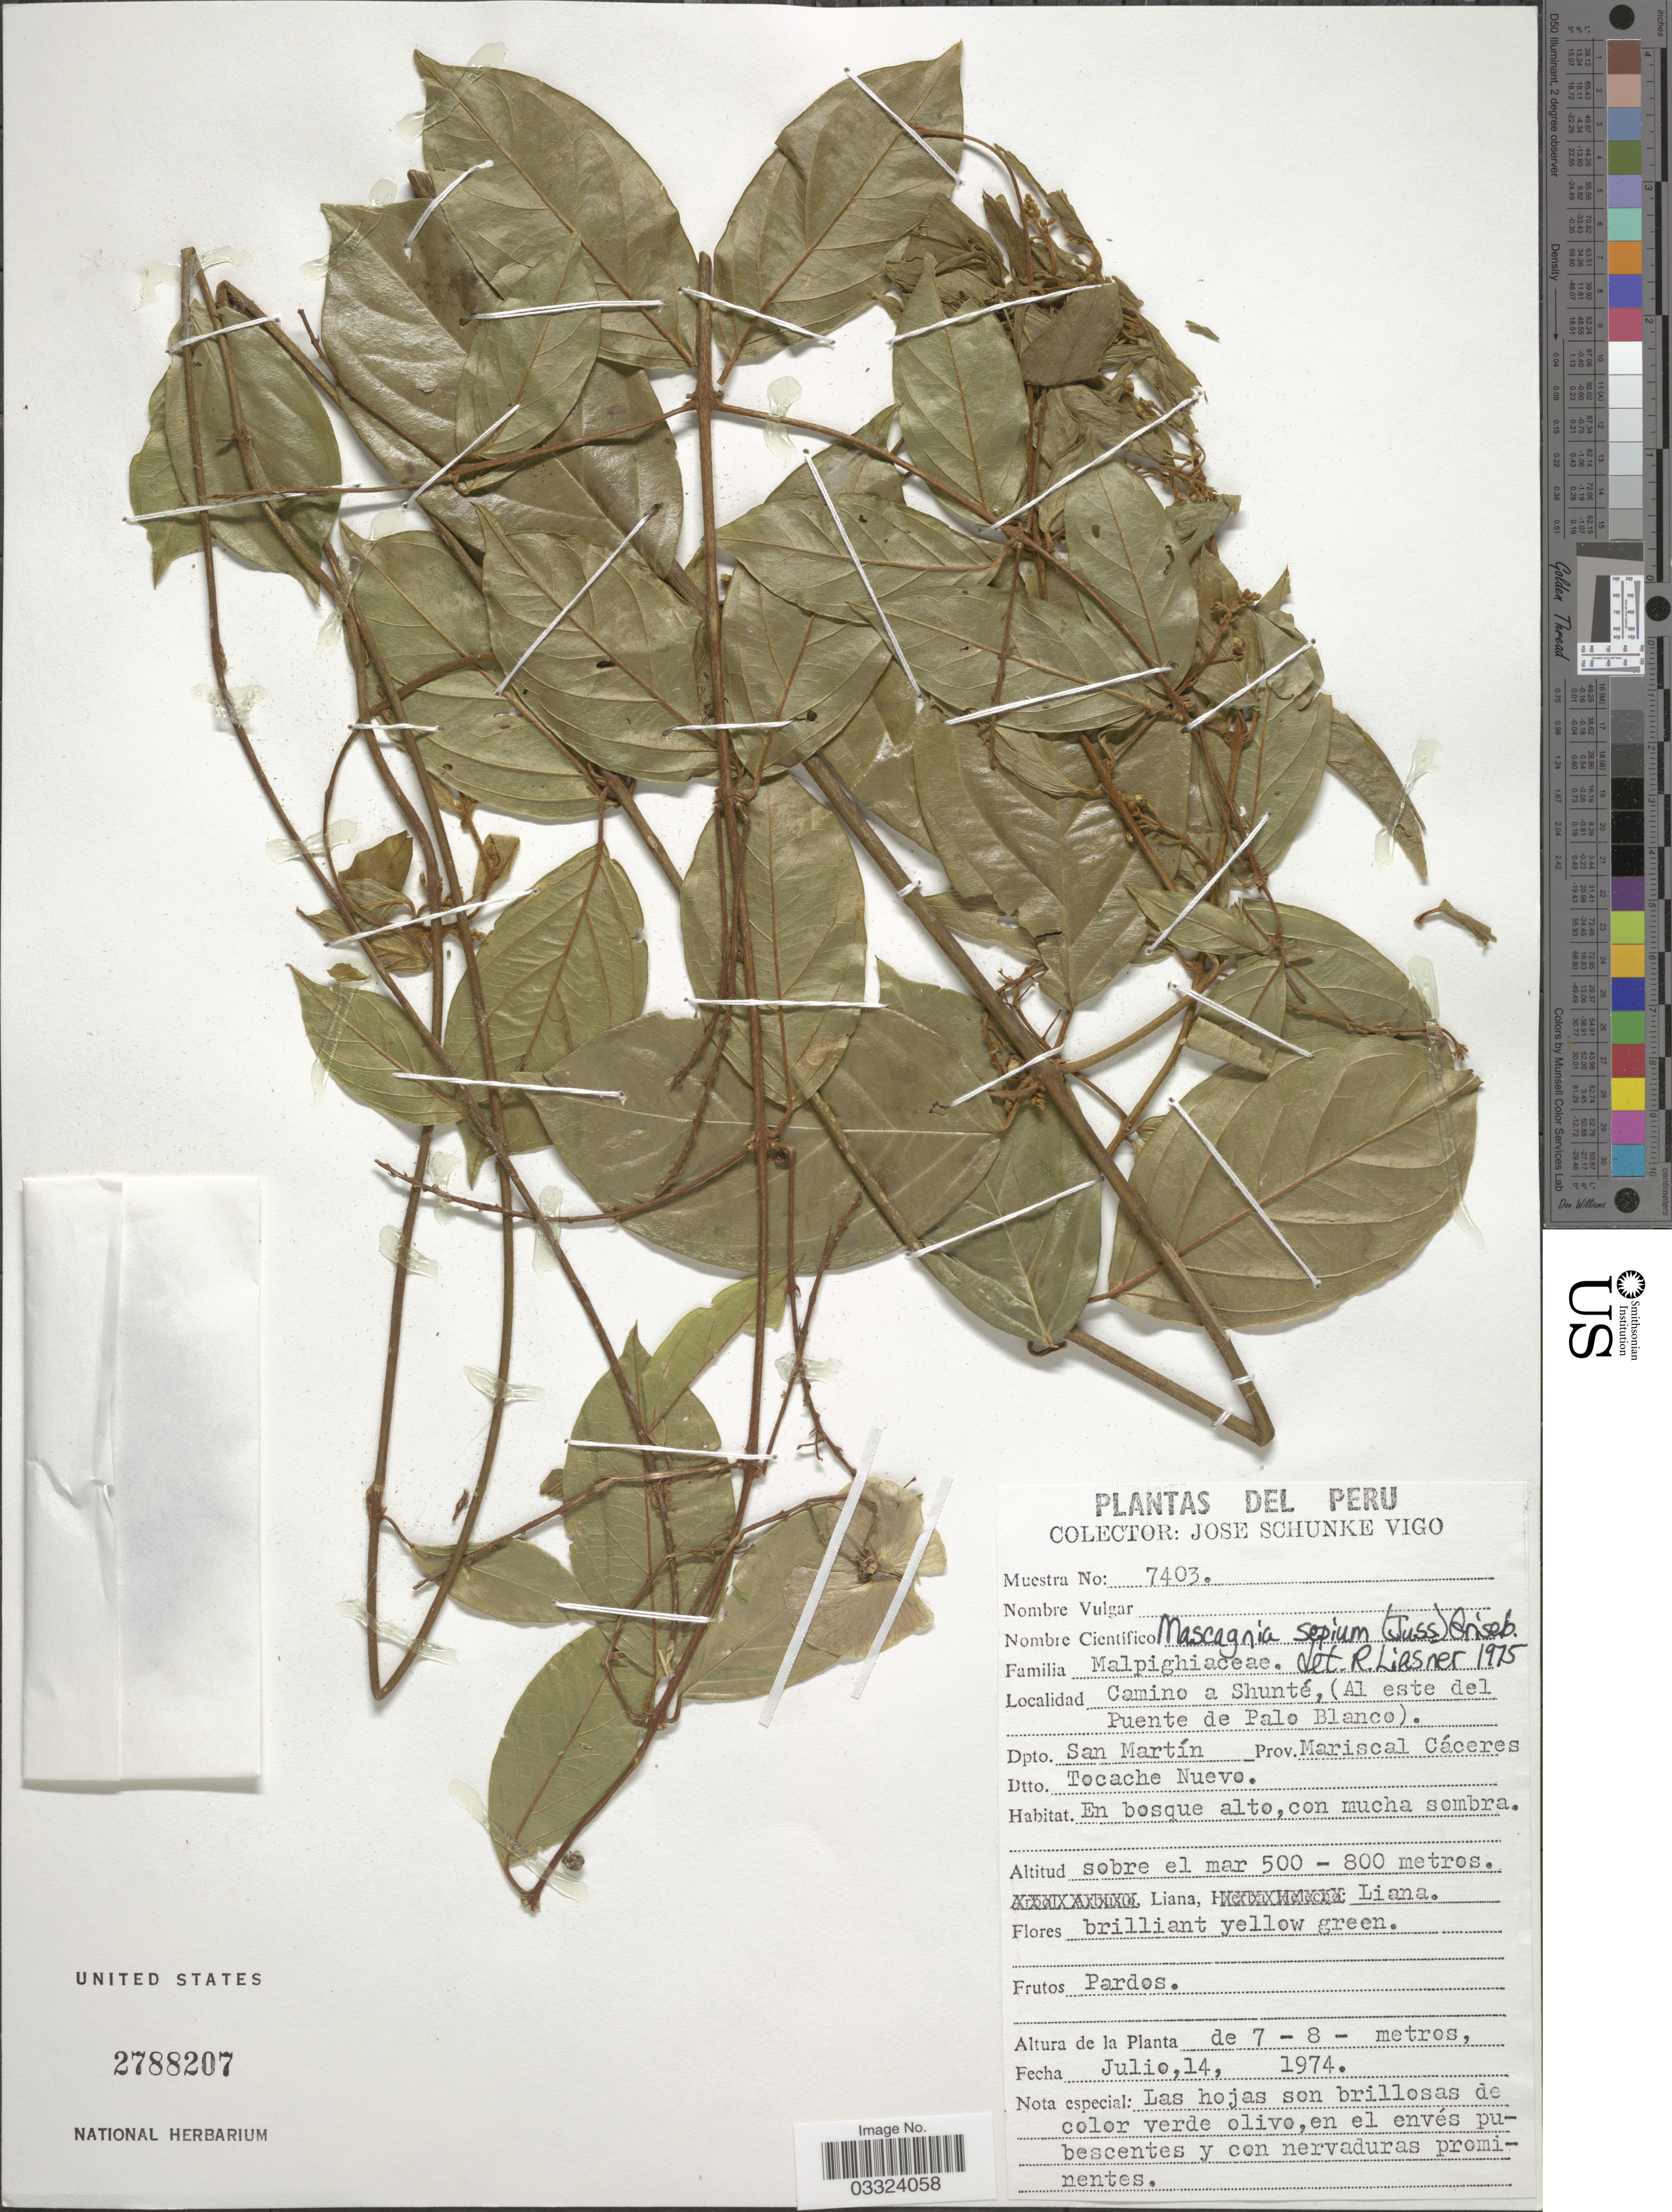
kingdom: Plantae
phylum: Tracheophyta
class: Magnoliopsida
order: Malpighiales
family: Malpighiaceae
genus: Mascagnia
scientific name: Mascagnia sepium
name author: (A. Juss.) Griseb.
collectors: J. Schunke Vigo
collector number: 7403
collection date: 1974-07-14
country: Peru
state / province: San Martín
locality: Camino a Shunté, (Al este del Puente de Palo Blanco), Dpto. San Martín, Prov. Mariscal Cáceres, Dtto. Tocache Nuevo.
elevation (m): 500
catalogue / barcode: US 2788207